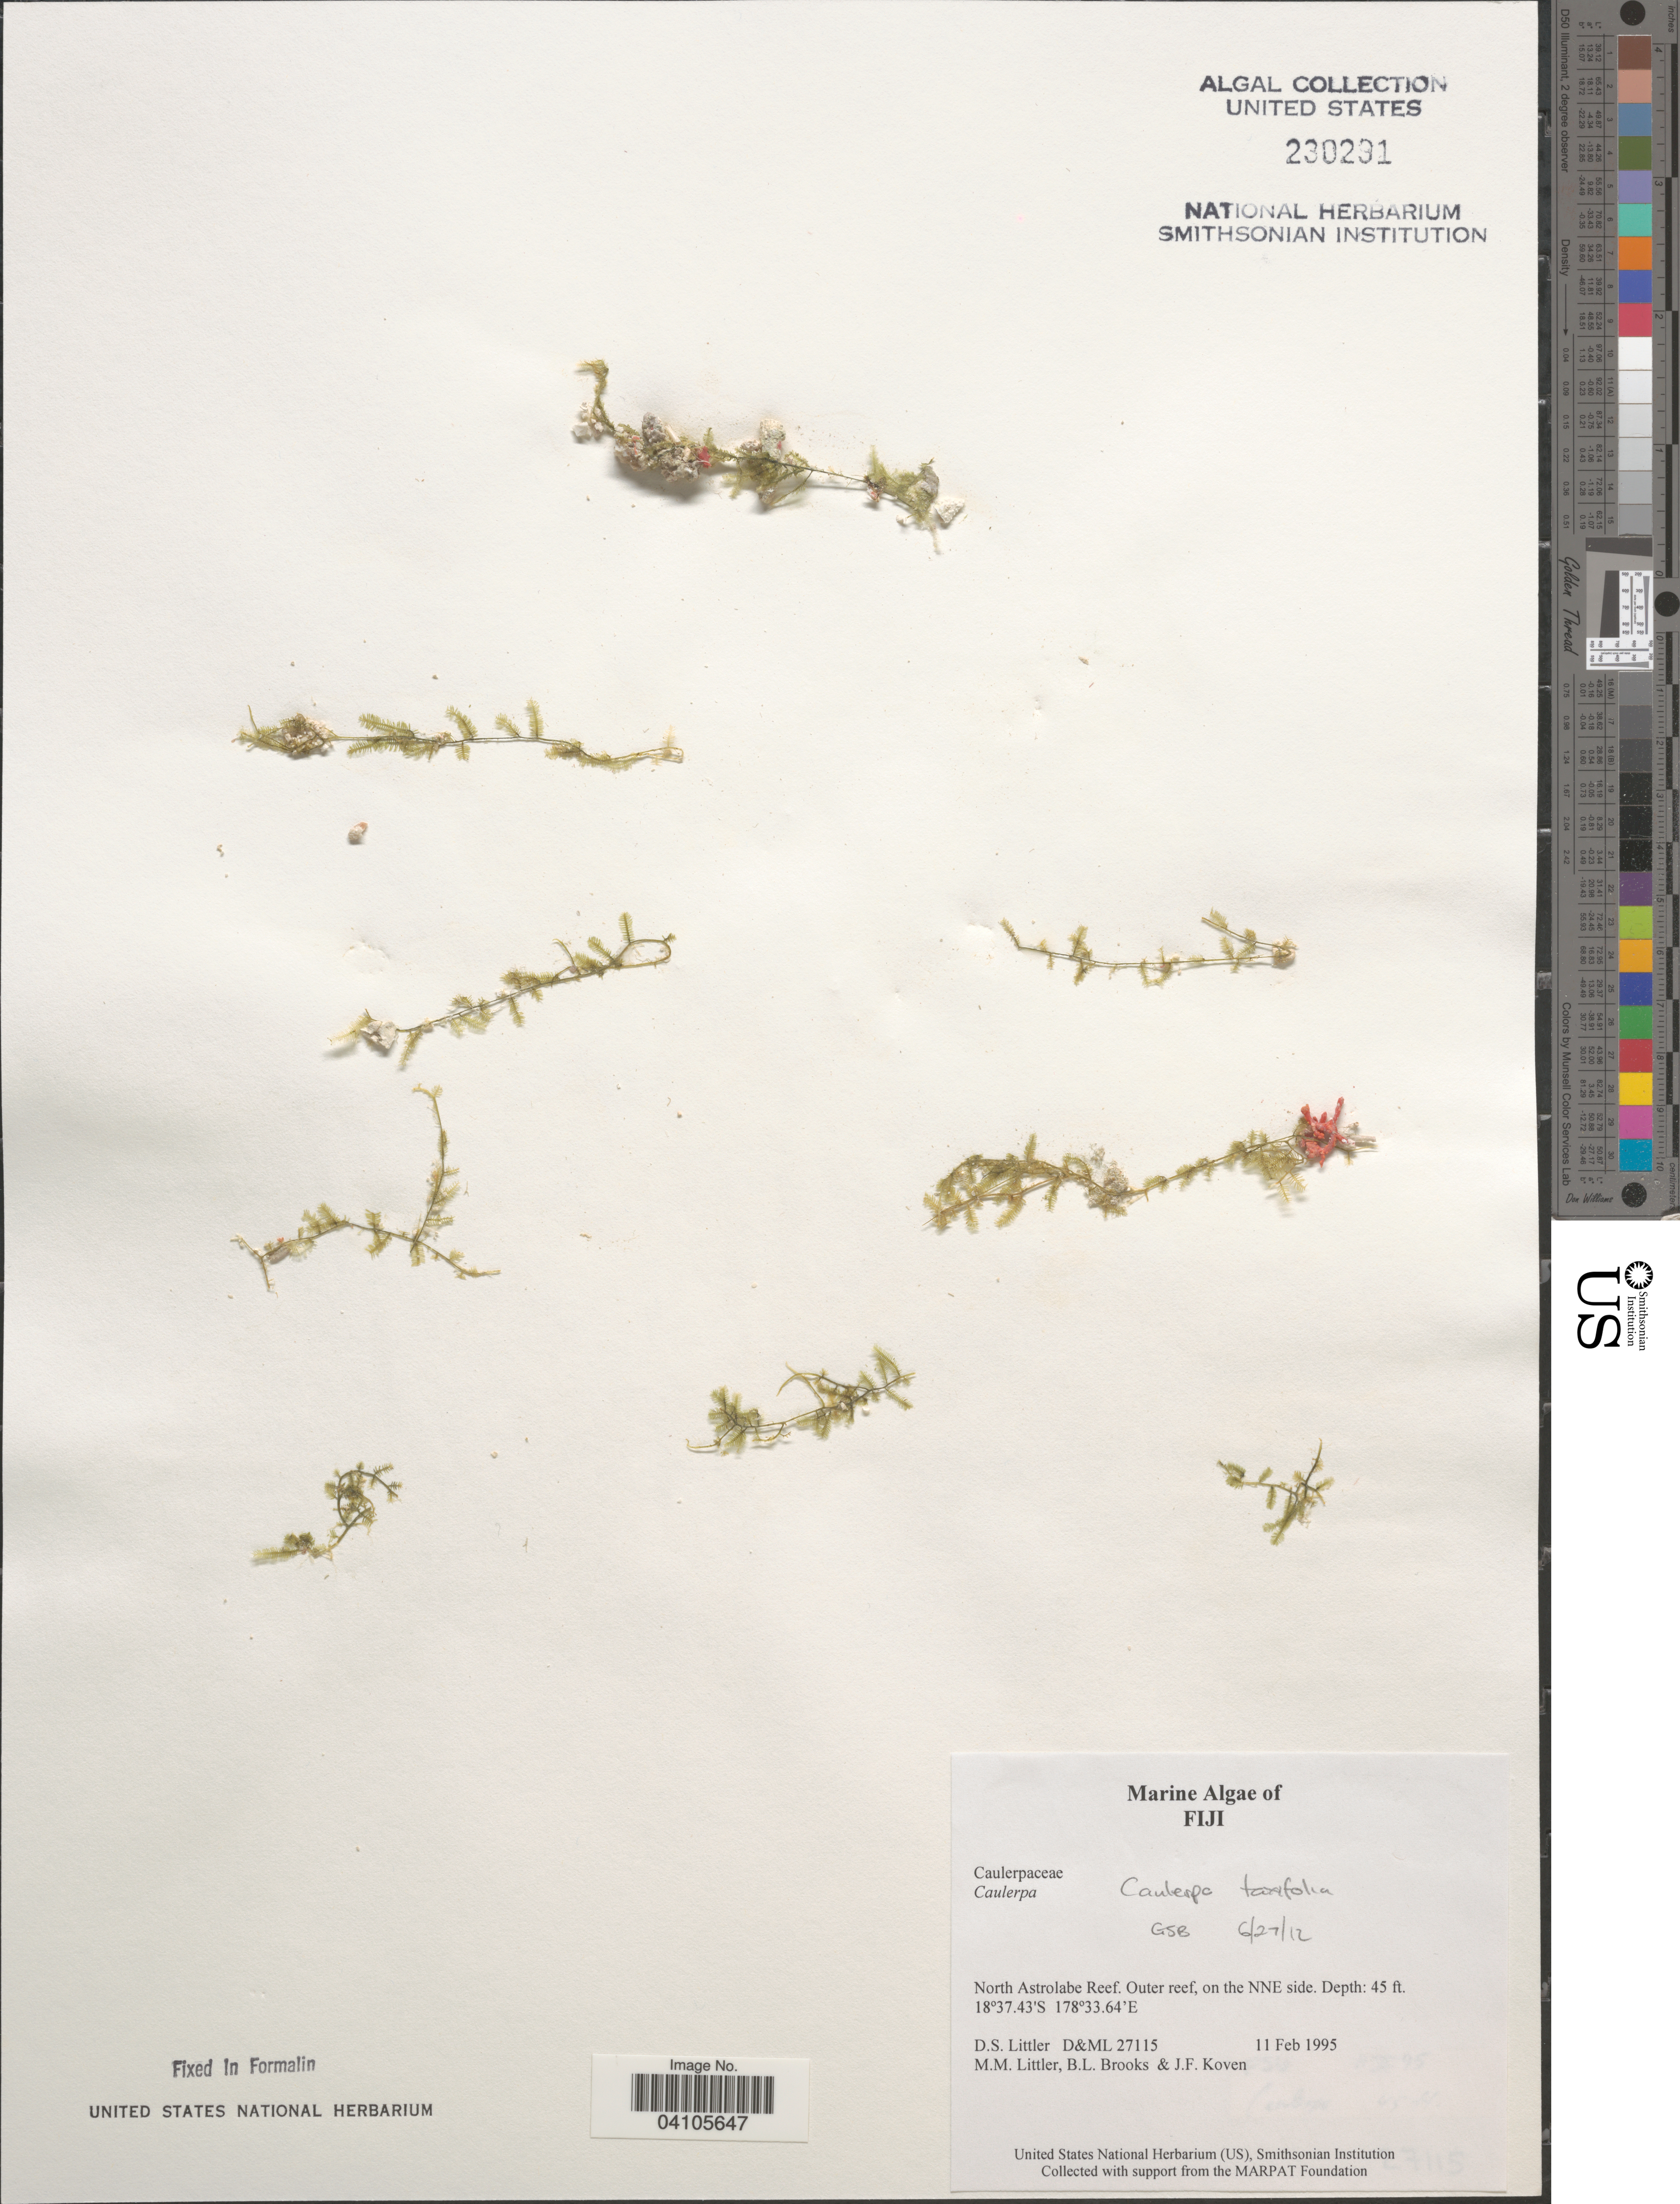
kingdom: Plantae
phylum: Chlorophyta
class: Ulvophyceae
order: Bryopsidales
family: Caulerpaceae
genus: Caulerpa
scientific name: Caulerpa taxifolia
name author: (M. Vahl) C. Agardh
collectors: D. S. Littler, B. Brooks & J. Koven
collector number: D&ML 27115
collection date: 1995-02-11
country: Fiji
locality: North Astrolabe Reef. Outer reef, on the NNE side.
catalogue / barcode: US 230291